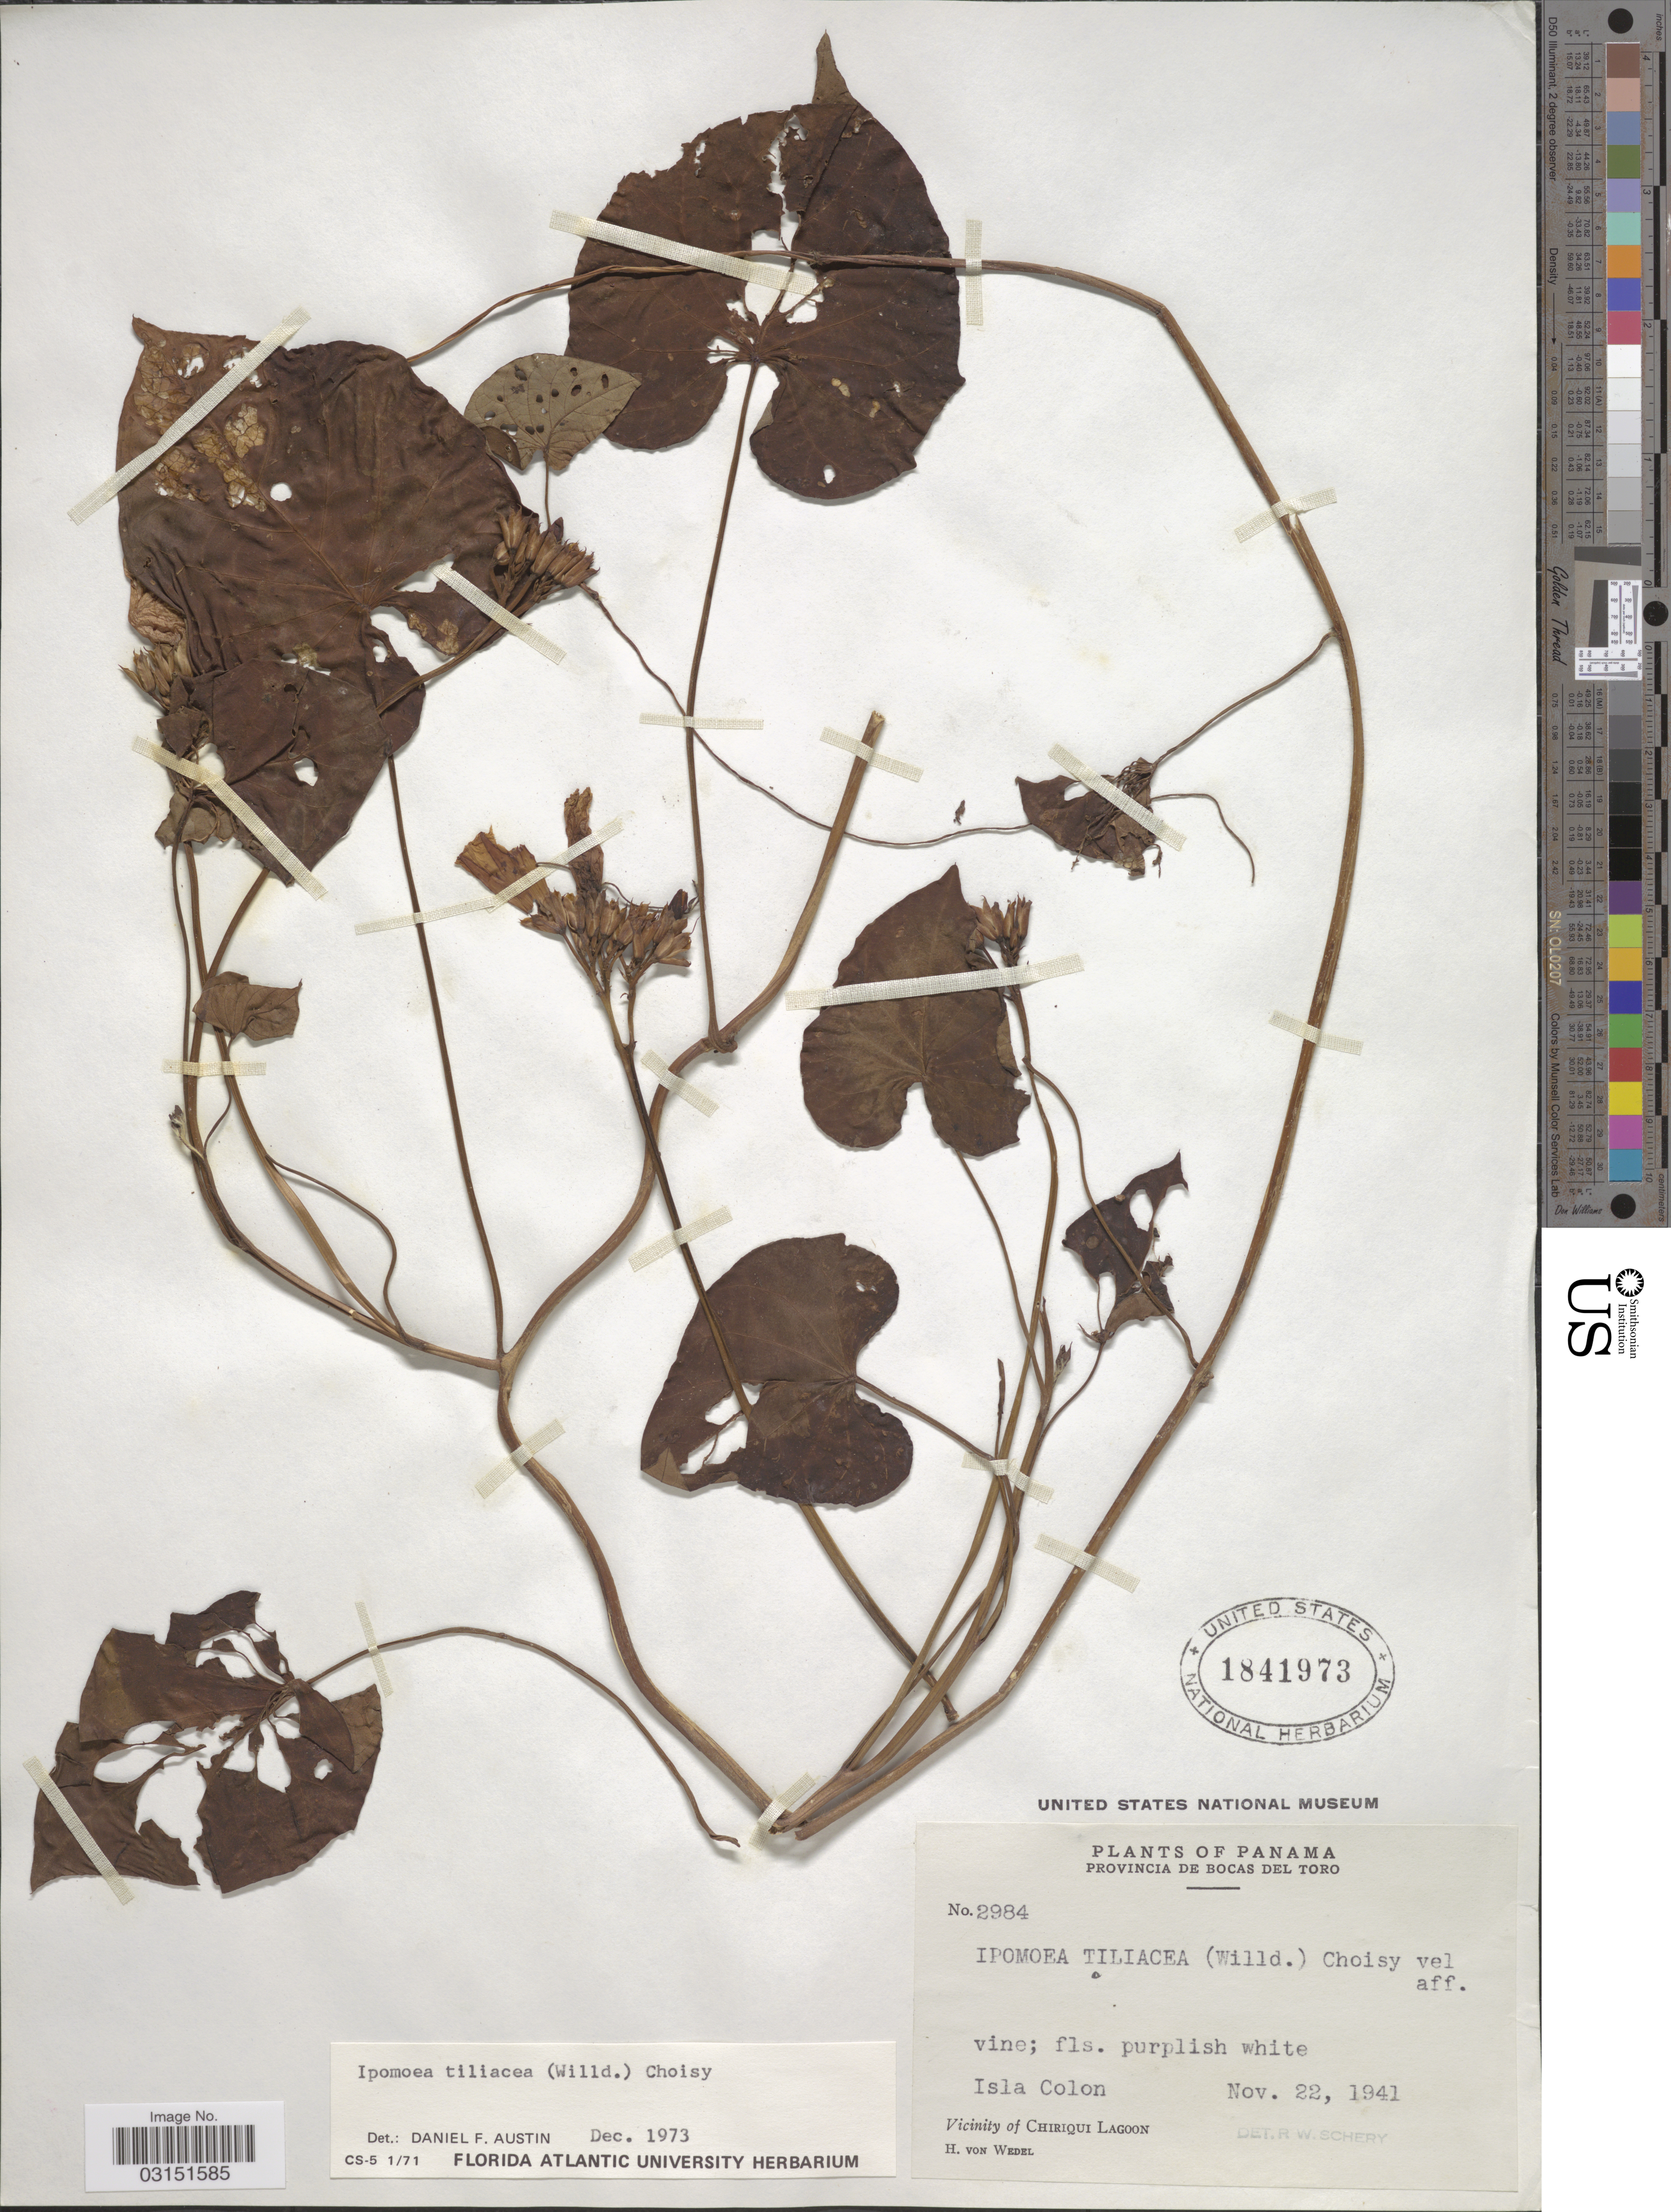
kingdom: Plantae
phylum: Tracheophyta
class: Magnoliopsida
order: Solanales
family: Convolvulaceae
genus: Ipomoea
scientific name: Ipomoea tiliacea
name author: (Willd.) Choisy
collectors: H. von Wedel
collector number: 2984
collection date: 1941-11-22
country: Panama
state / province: Bocas del Toro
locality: Isla Colon. Vicinity of Chiriqui Lagoon.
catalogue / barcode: US 1841973